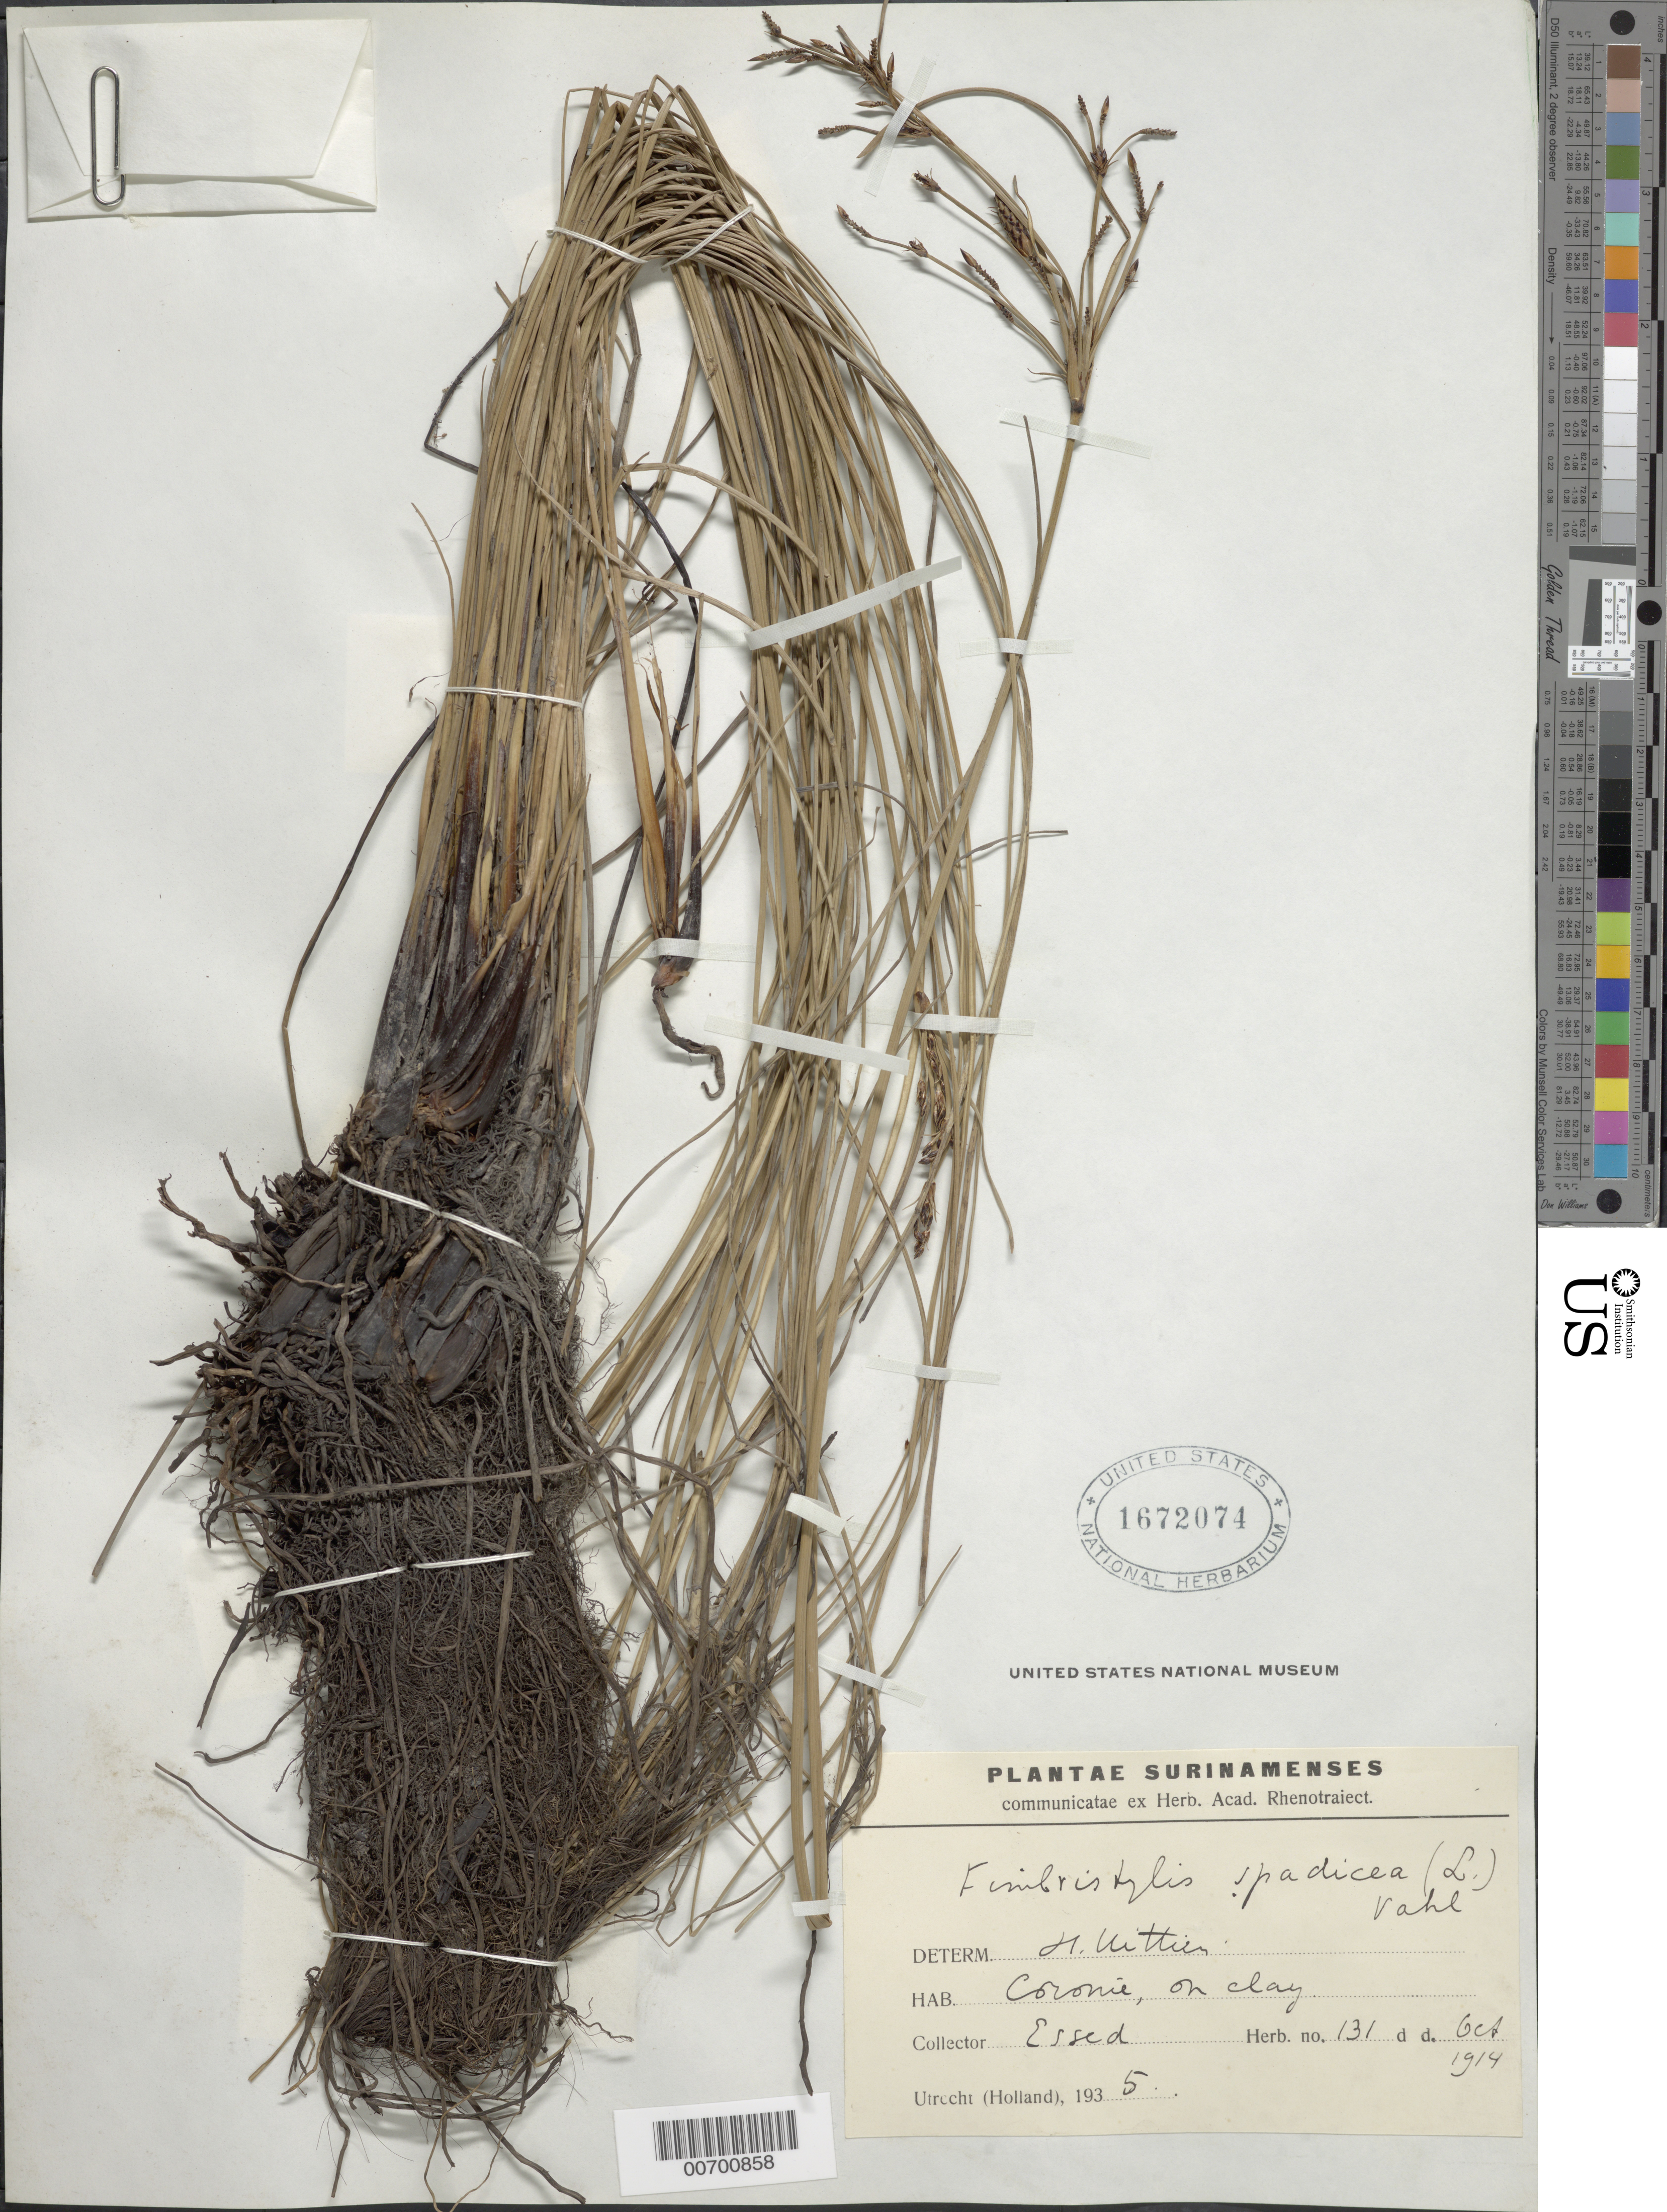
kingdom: Plantae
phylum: Tracheophyta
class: Liliopsida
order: Poales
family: Cyperaceae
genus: Fimbristylis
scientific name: Fimbristylis spadicea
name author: (L.) Vahl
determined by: Uittien, H.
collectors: E. Essed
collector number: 131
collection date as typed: Oct-14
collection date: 1914-10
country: Suriname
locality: Coronie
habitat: On clay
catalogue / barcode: US 1672074